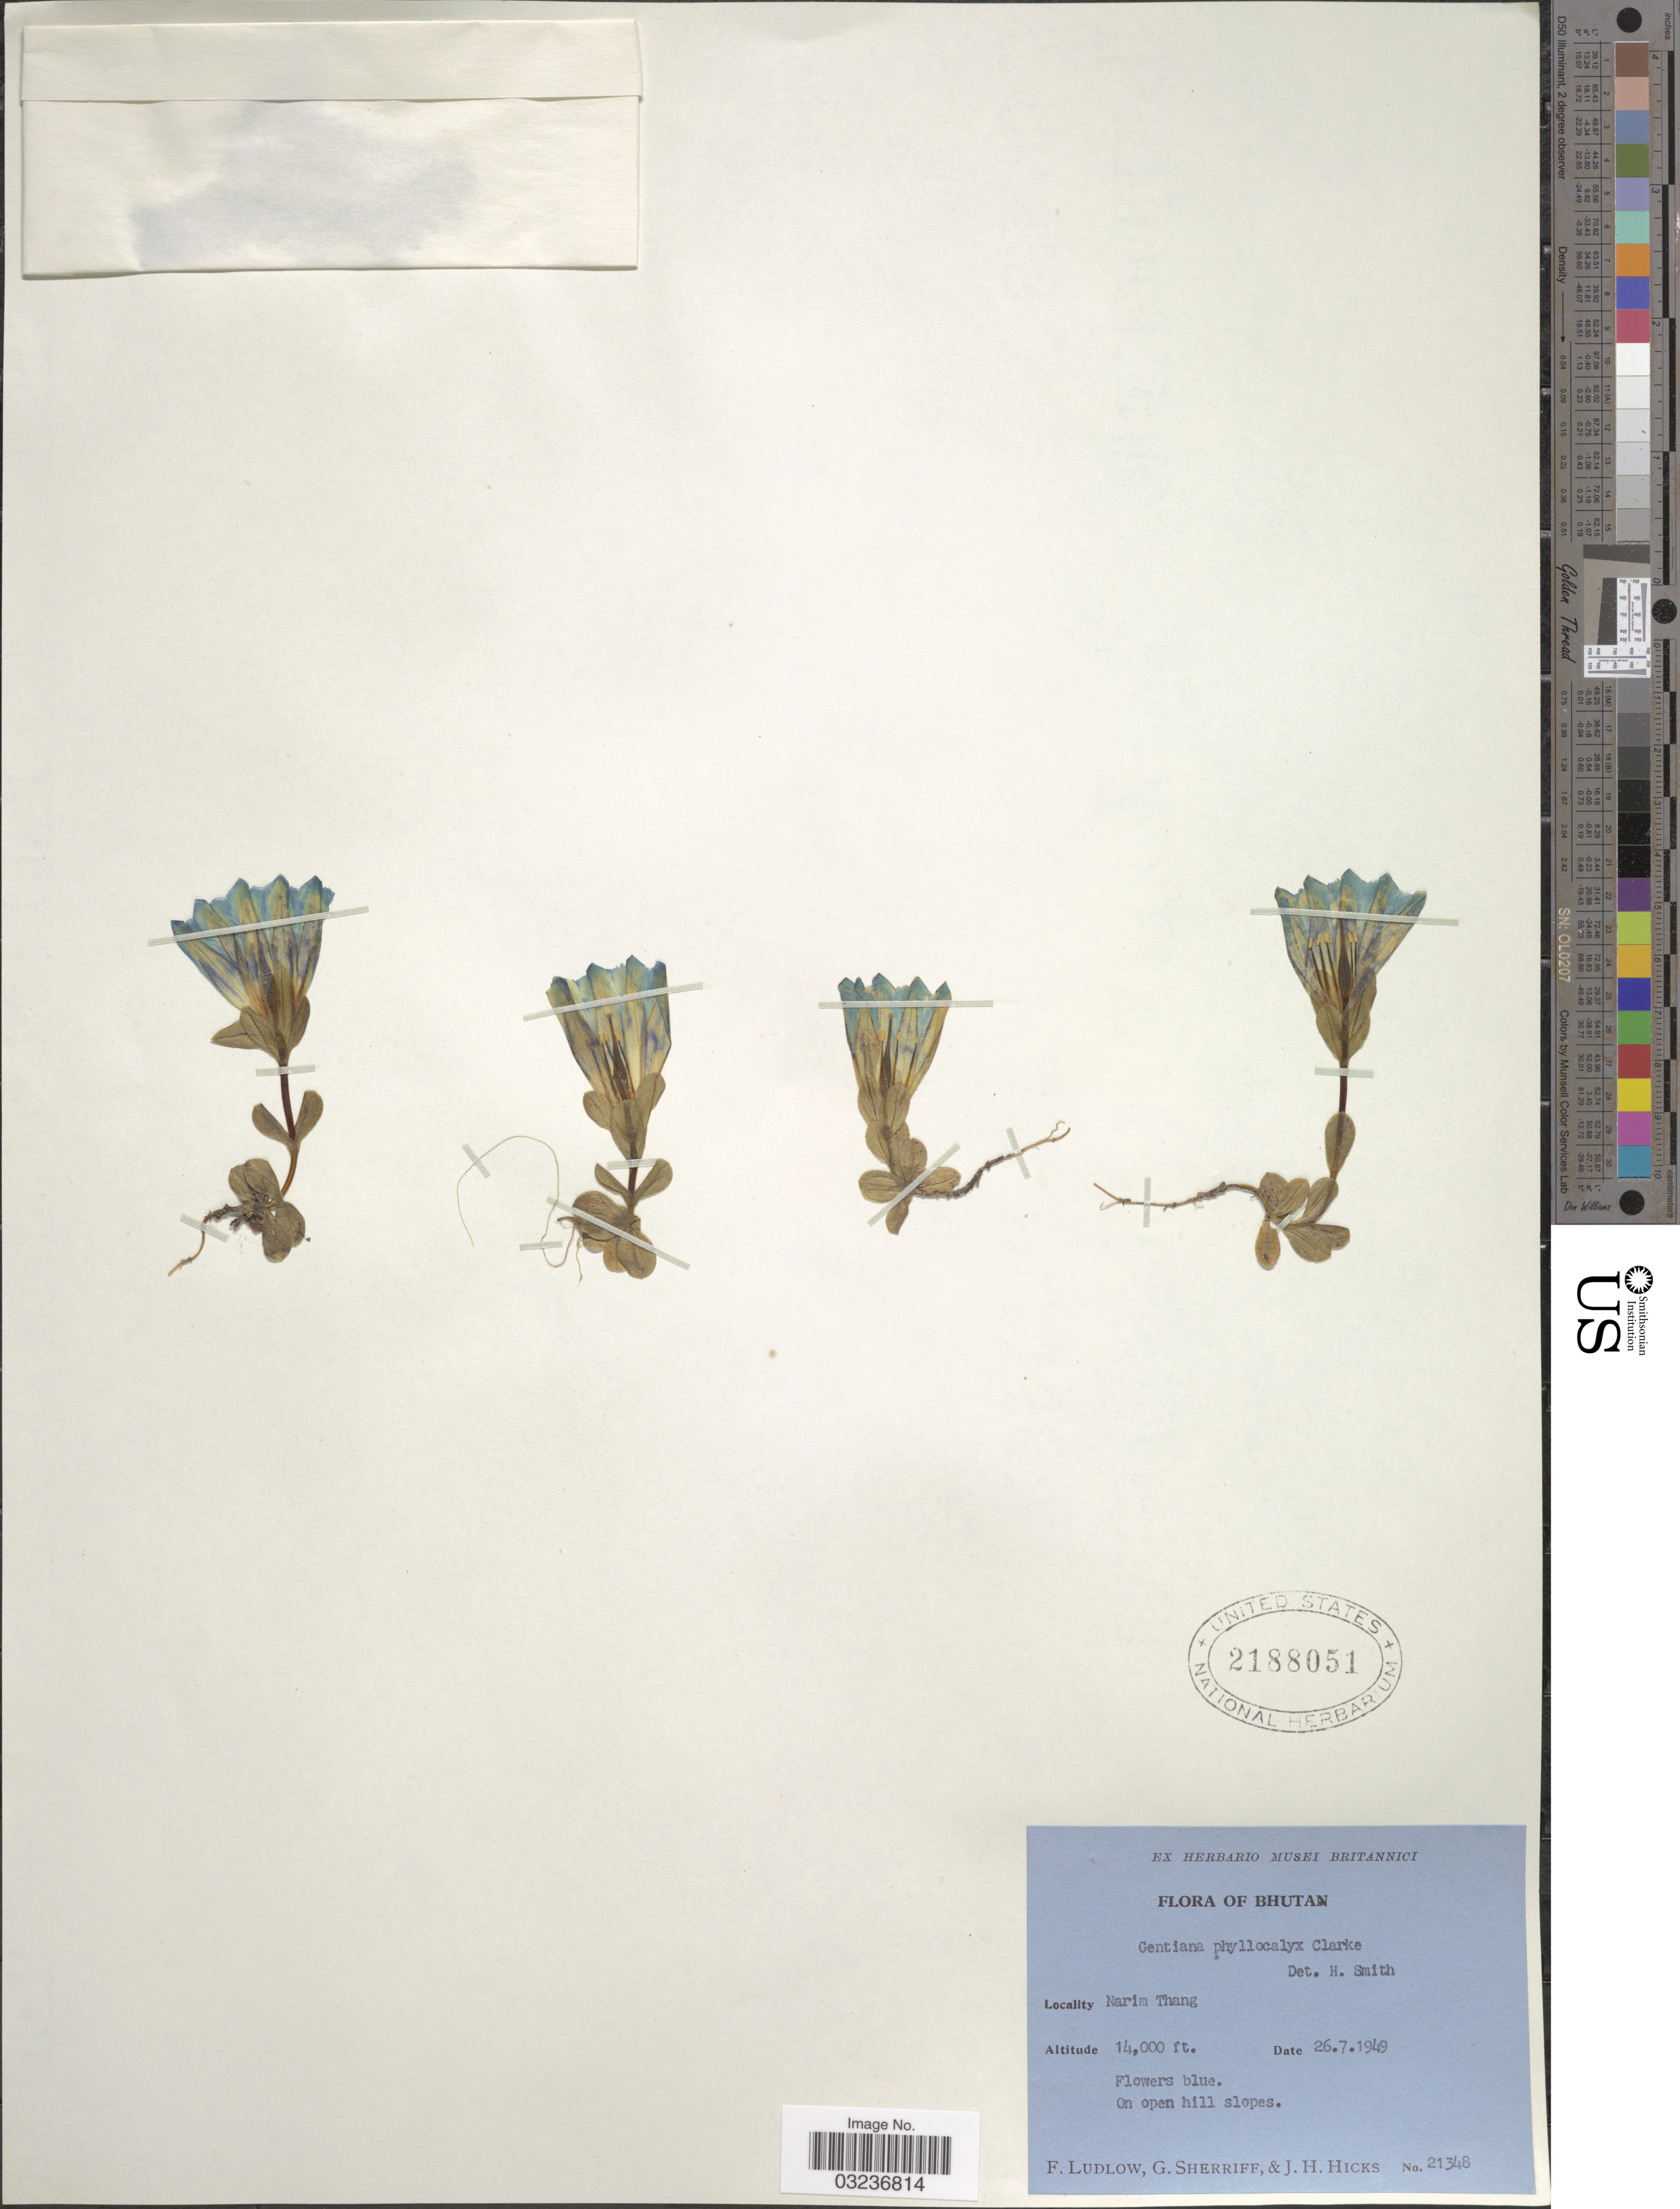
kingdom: Plantae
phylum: Tracheophyta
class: Magnoliopsida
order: Gentianales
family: Gentianaceae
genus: Gentiana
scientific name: Gentiana phyllocalyx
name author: C.B. Clarke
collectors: F. Ludlow, G. Sherriff & J. H. Hicks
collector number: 21348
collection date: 1949-07-26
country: Bhutan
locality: Narim Thang.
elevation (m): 4267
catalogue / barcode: US 2188051